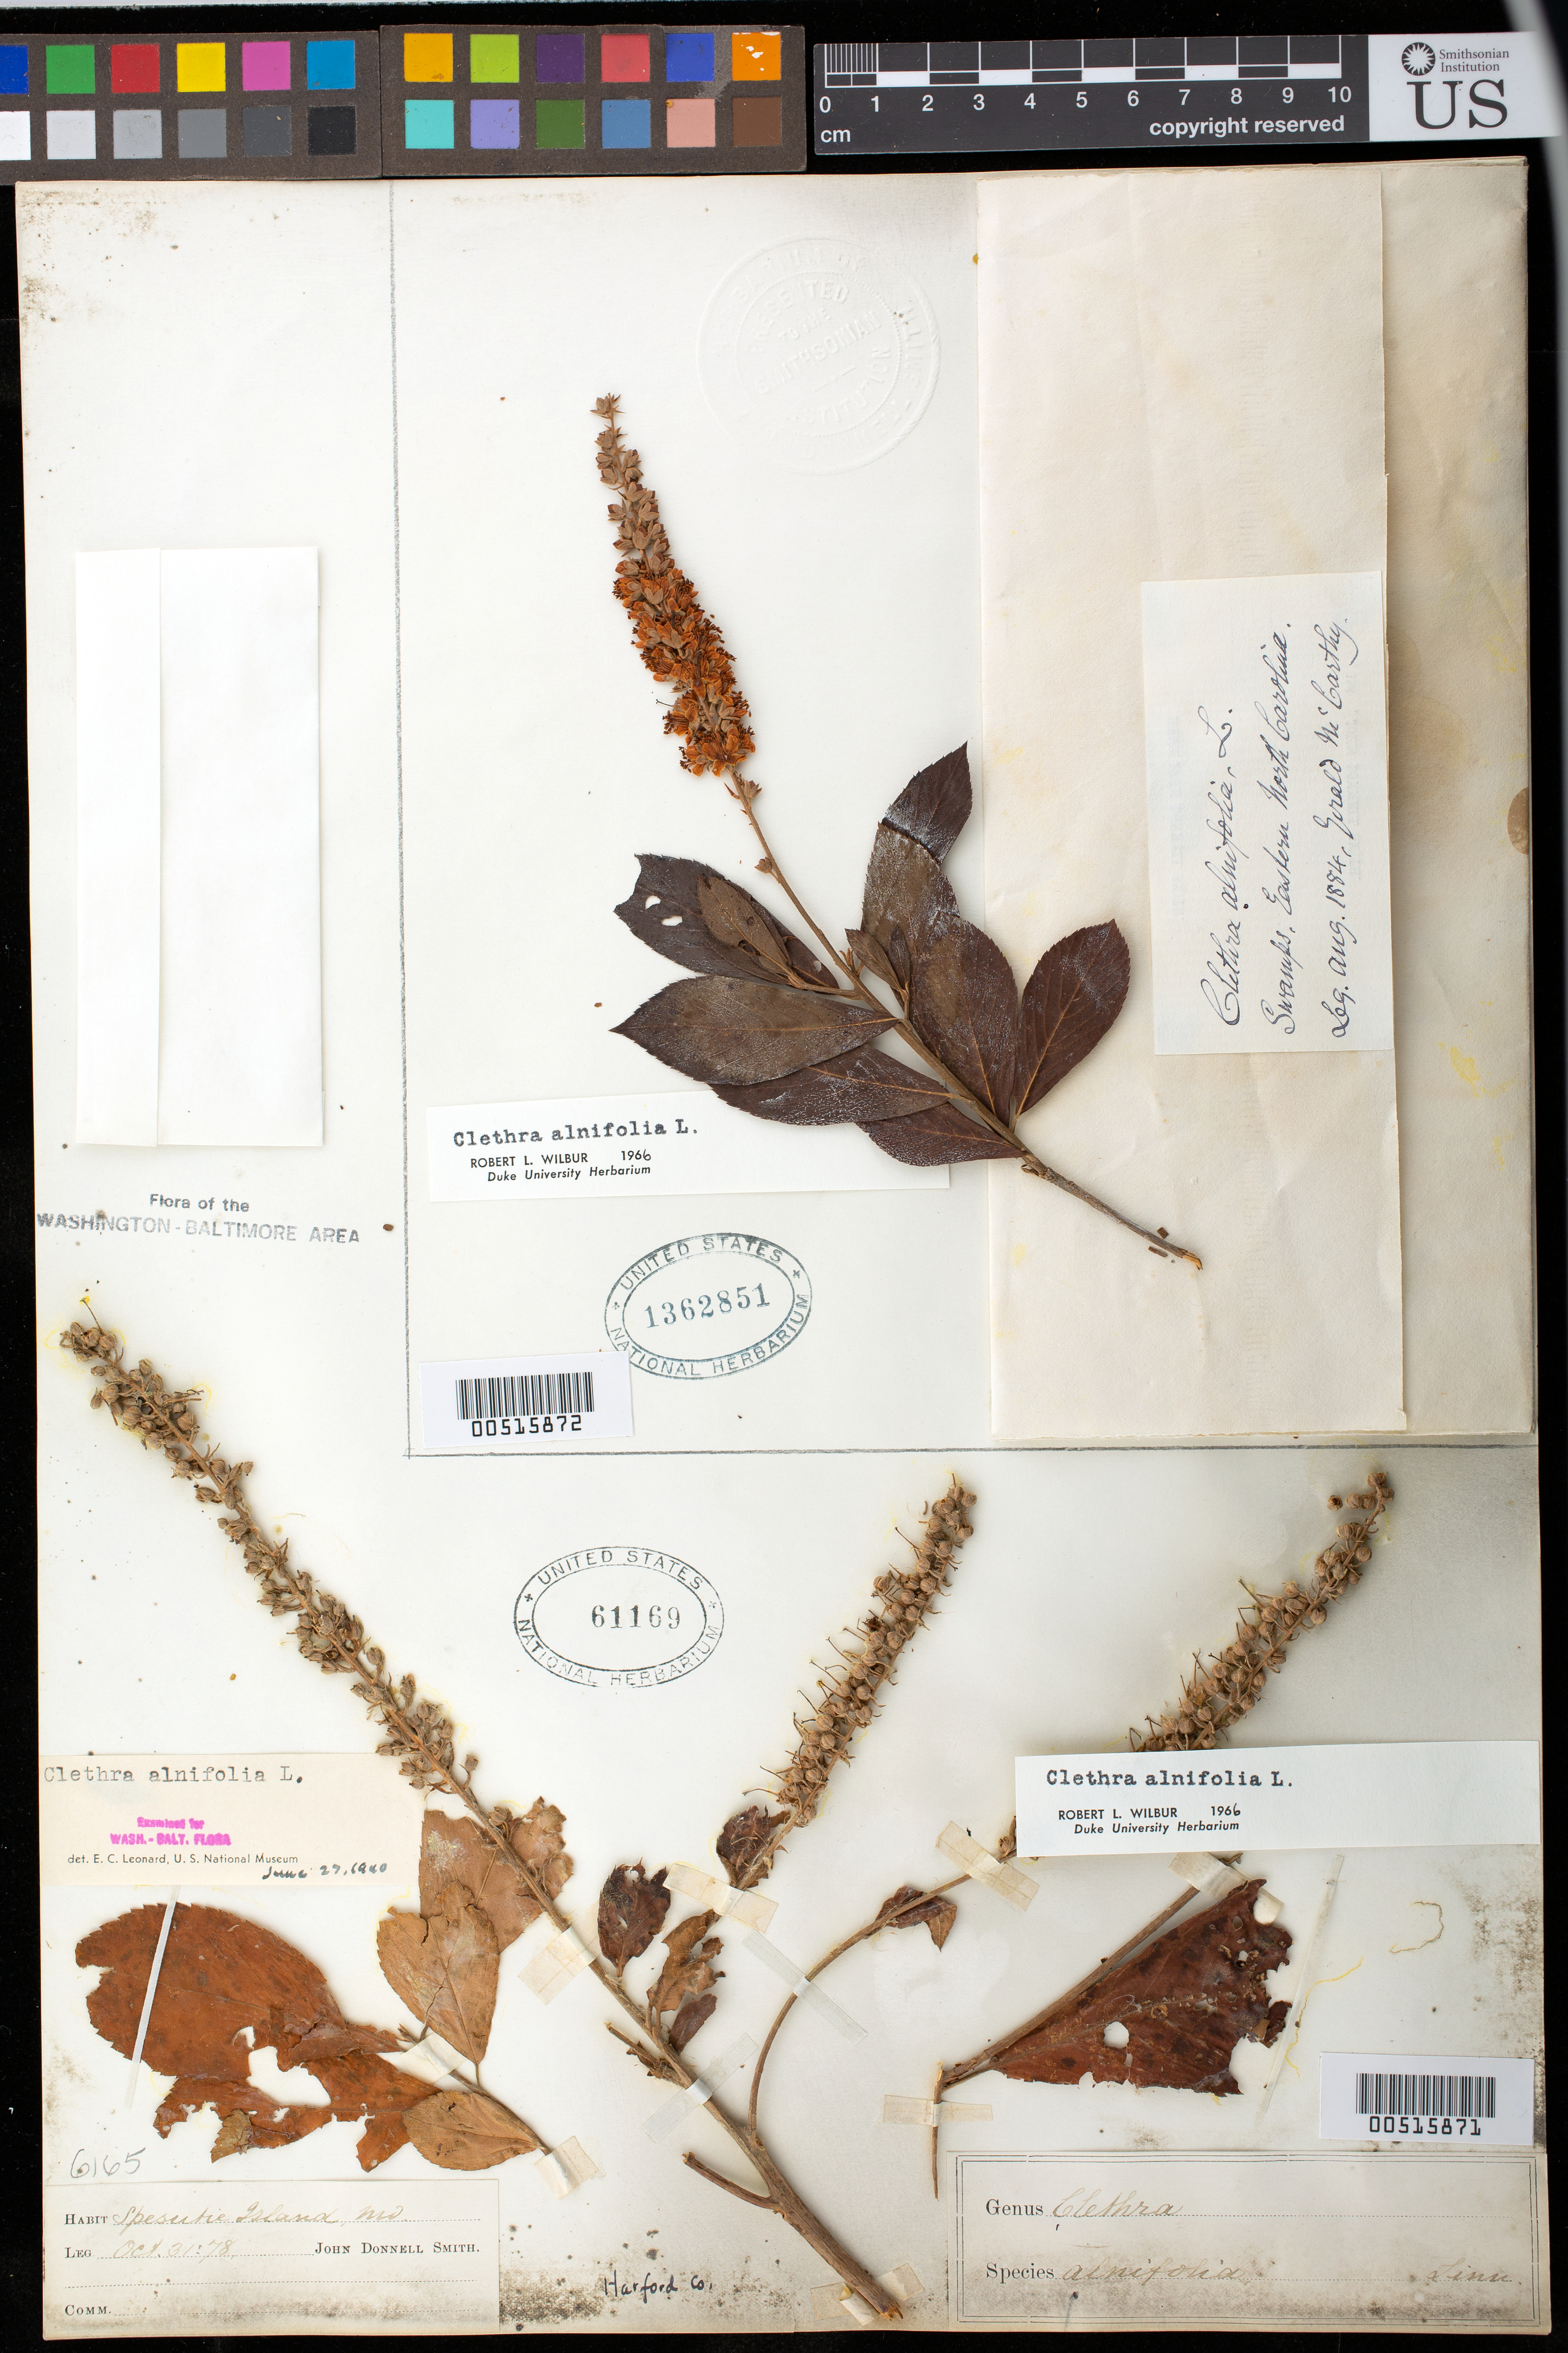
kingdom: Plantae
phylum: Tracheophyta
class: Magnoliopsida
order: Ericales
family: Clethraceae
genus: Clethra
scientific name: Clethra alnifolia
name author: L.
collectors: J. Donnell Smith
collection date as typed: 31 Oct 1878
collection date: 1878-10-31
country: United States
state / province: Maryland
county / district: Harford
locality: Spesutie Id.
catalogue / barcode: US 61169